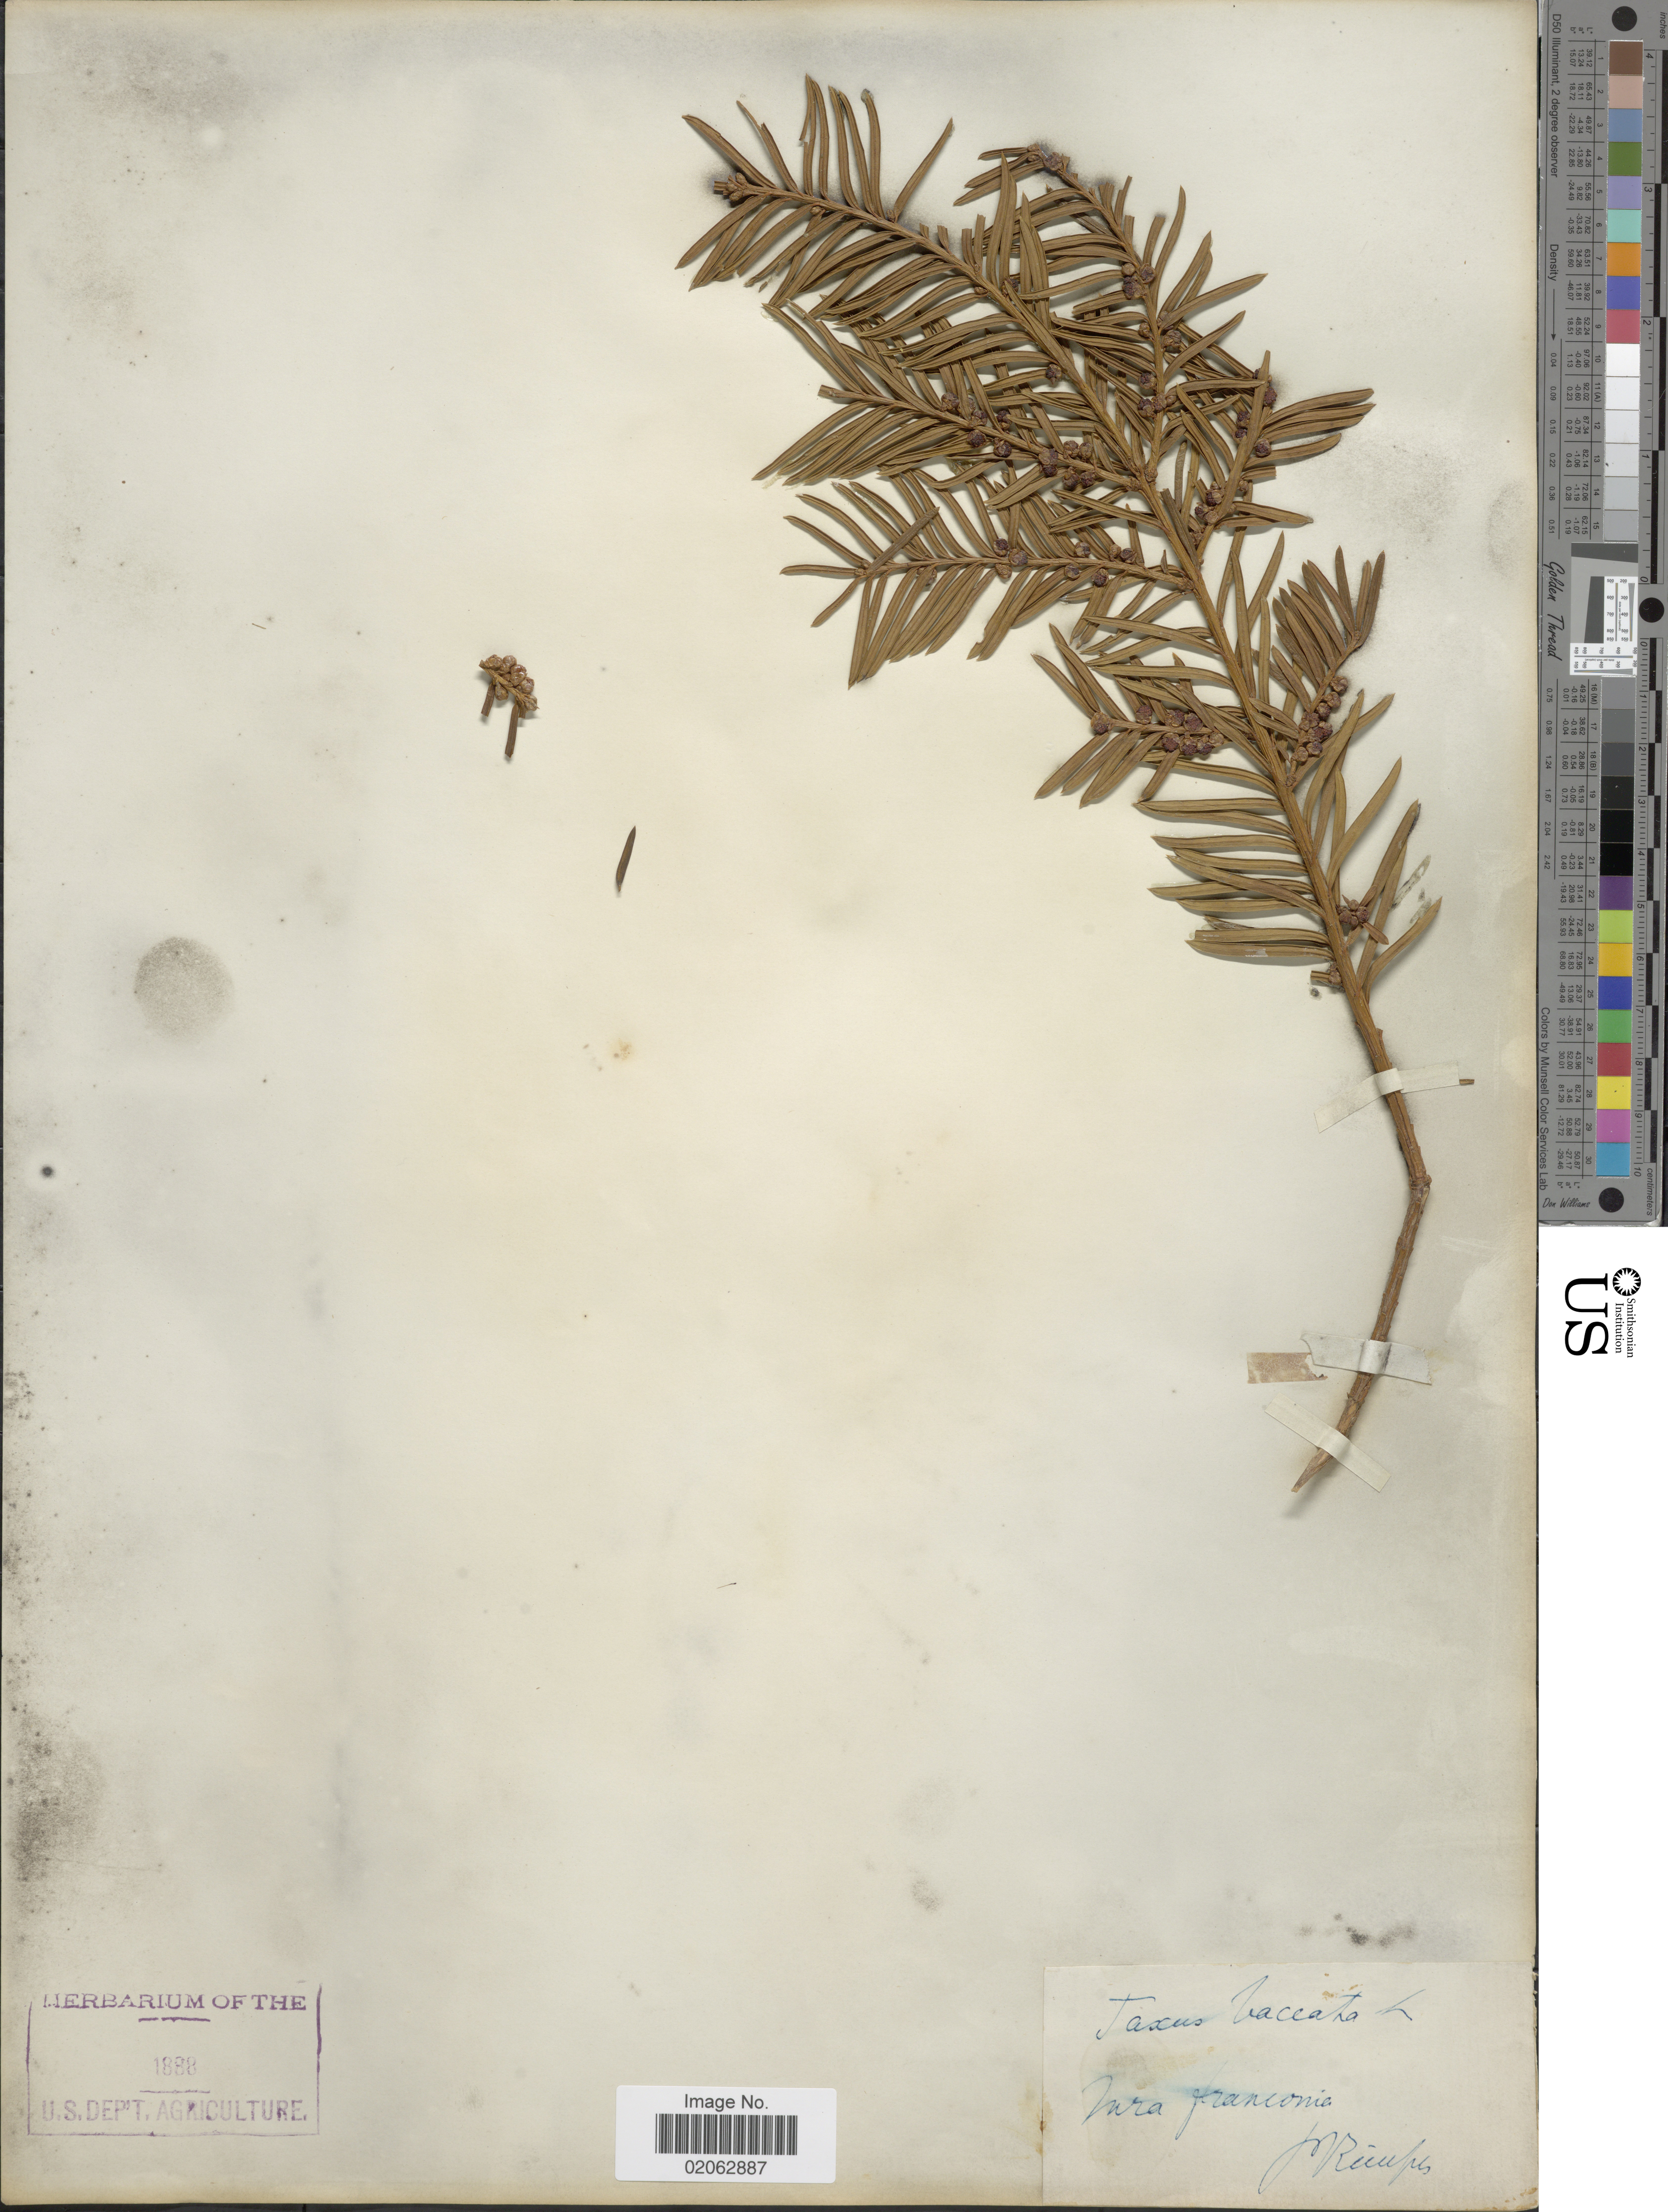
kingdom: Plantae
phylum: Tracheophyta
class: Pinopsida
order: Pinales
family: Taxaceae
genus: Taxus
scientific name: Taxus baccata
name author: L.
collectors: P.F. Reinsch (herbarium)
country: Germany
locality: Jura Franconia